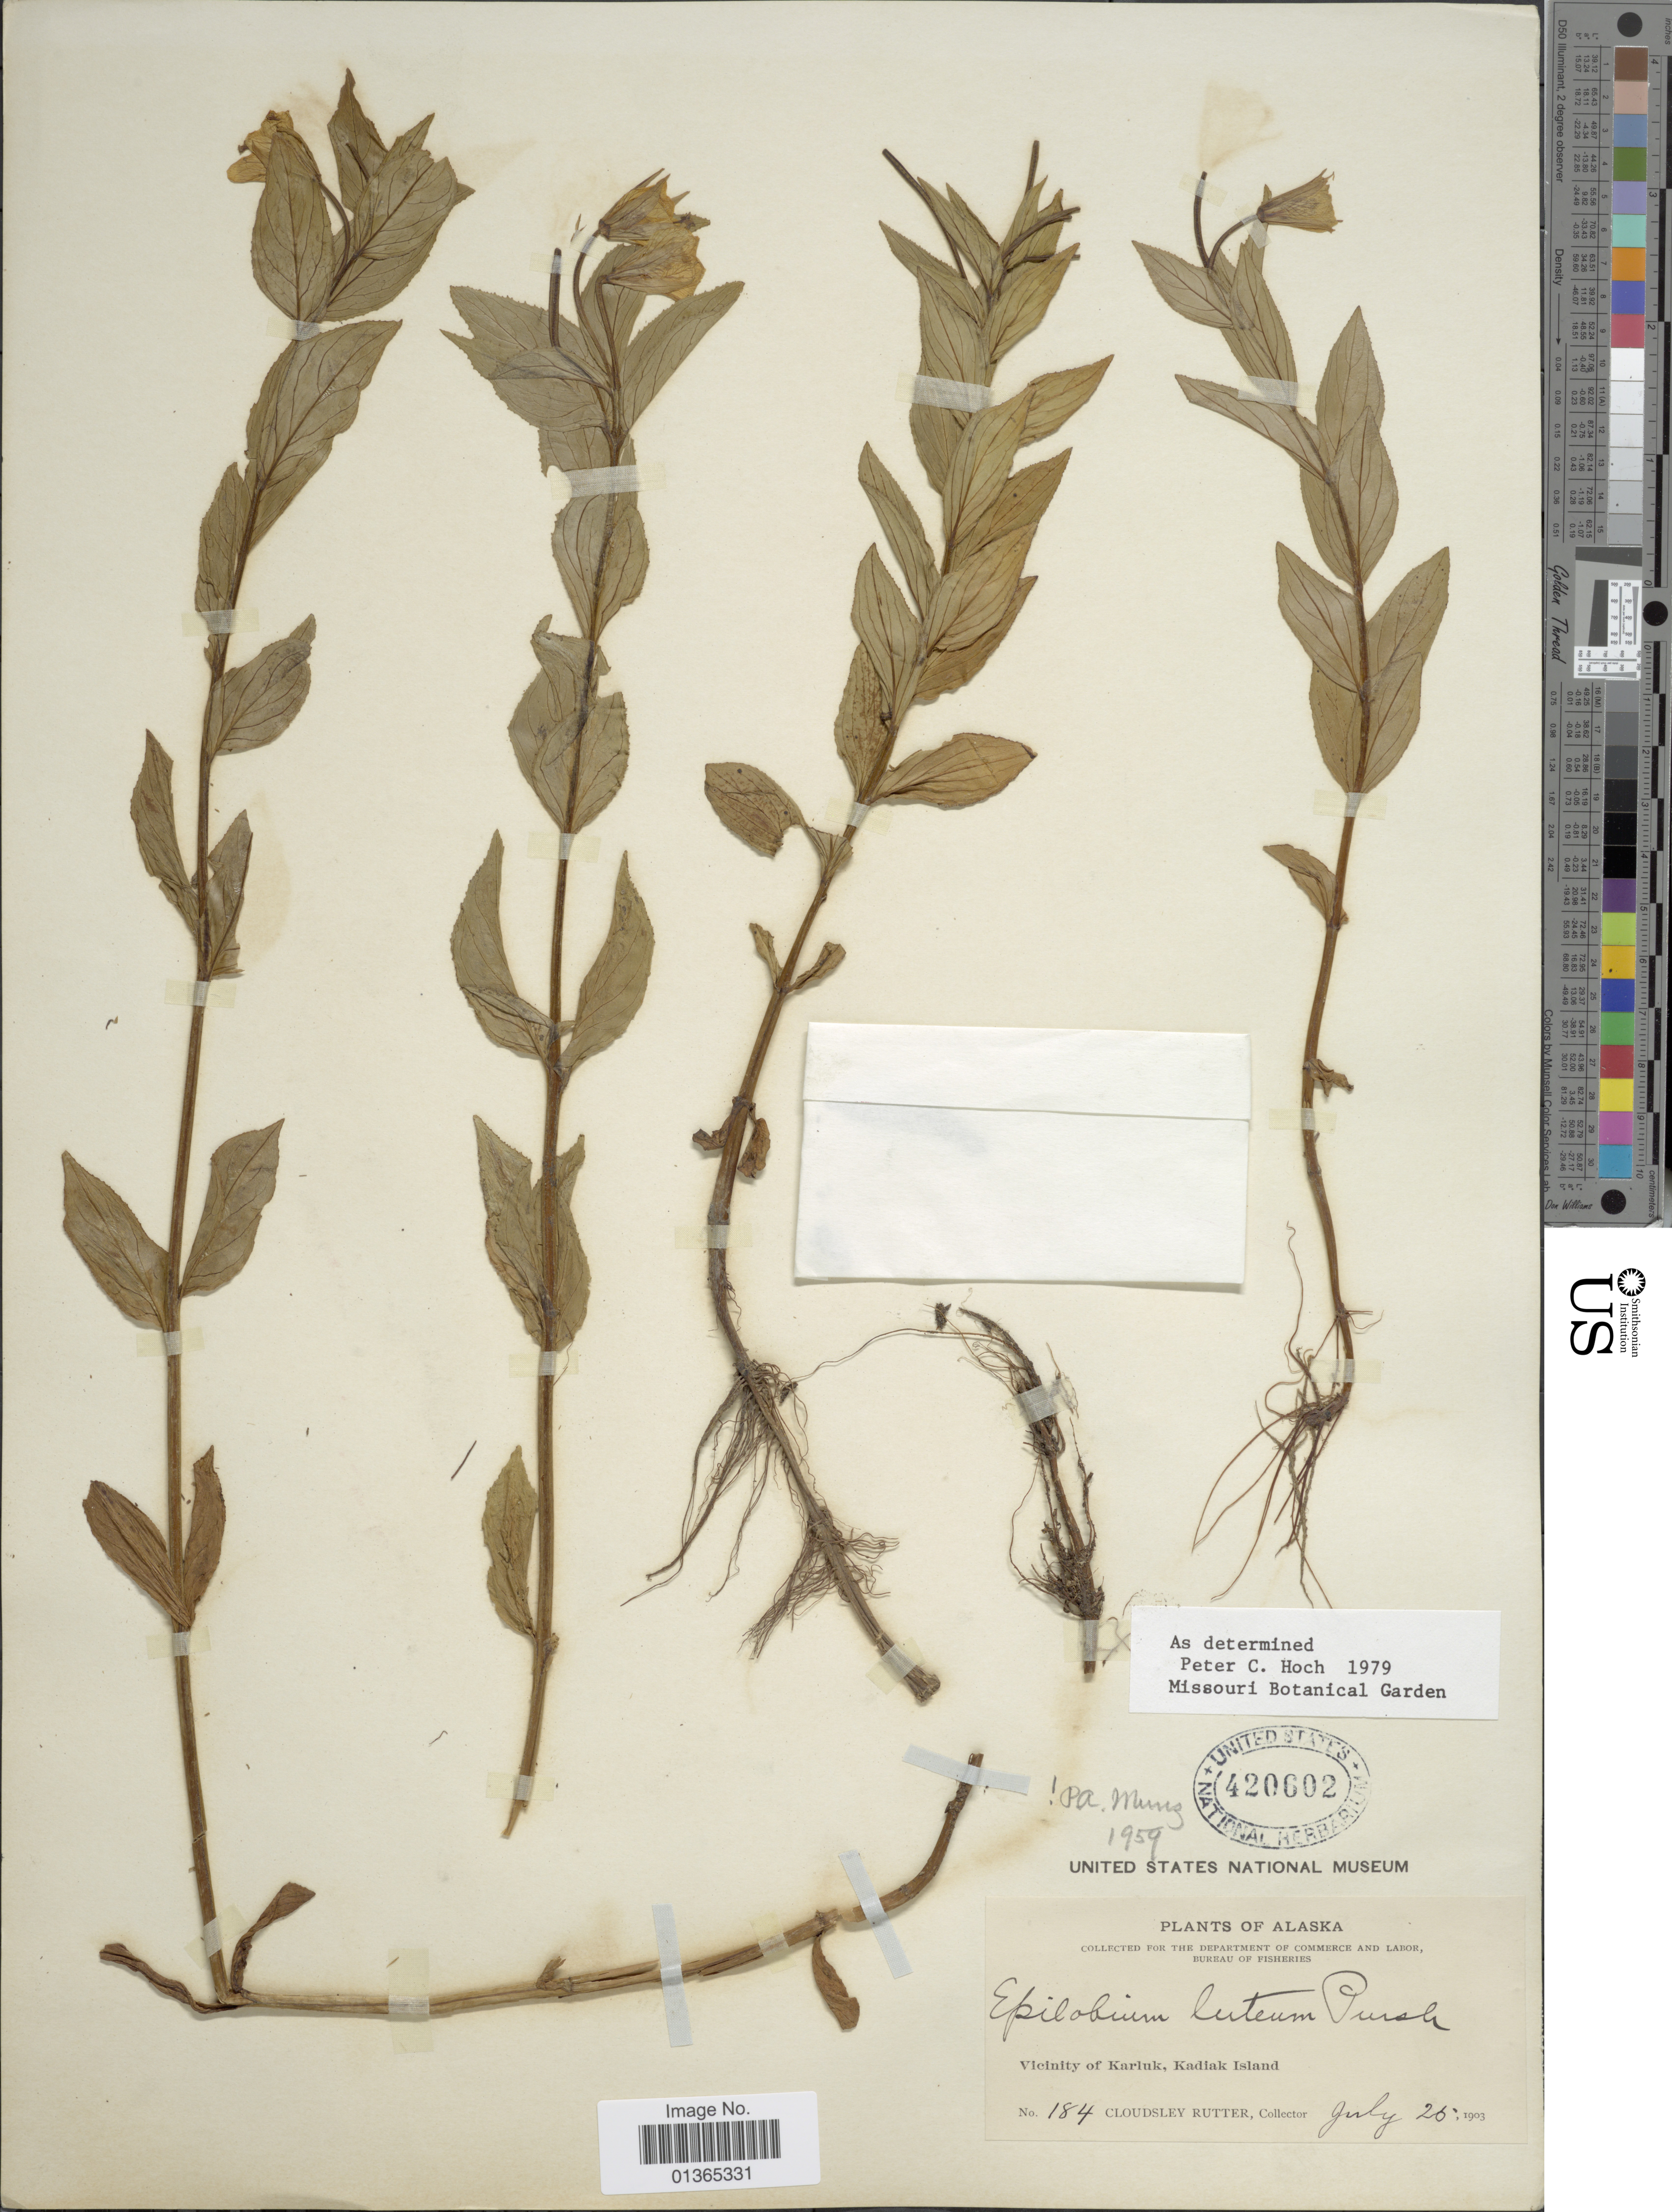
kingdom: Plantae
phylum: Tracheophyta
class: Magnoliopsida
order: Myrtales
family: Onagraceae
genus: Epilobium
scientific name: Epilobium luteum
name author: Pursh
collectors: C. Rutter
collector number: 184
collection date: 1903-07-25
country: United States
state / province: Alaska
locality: Vicinity of Karluk, Kadiak Island.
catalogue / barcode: US 420602